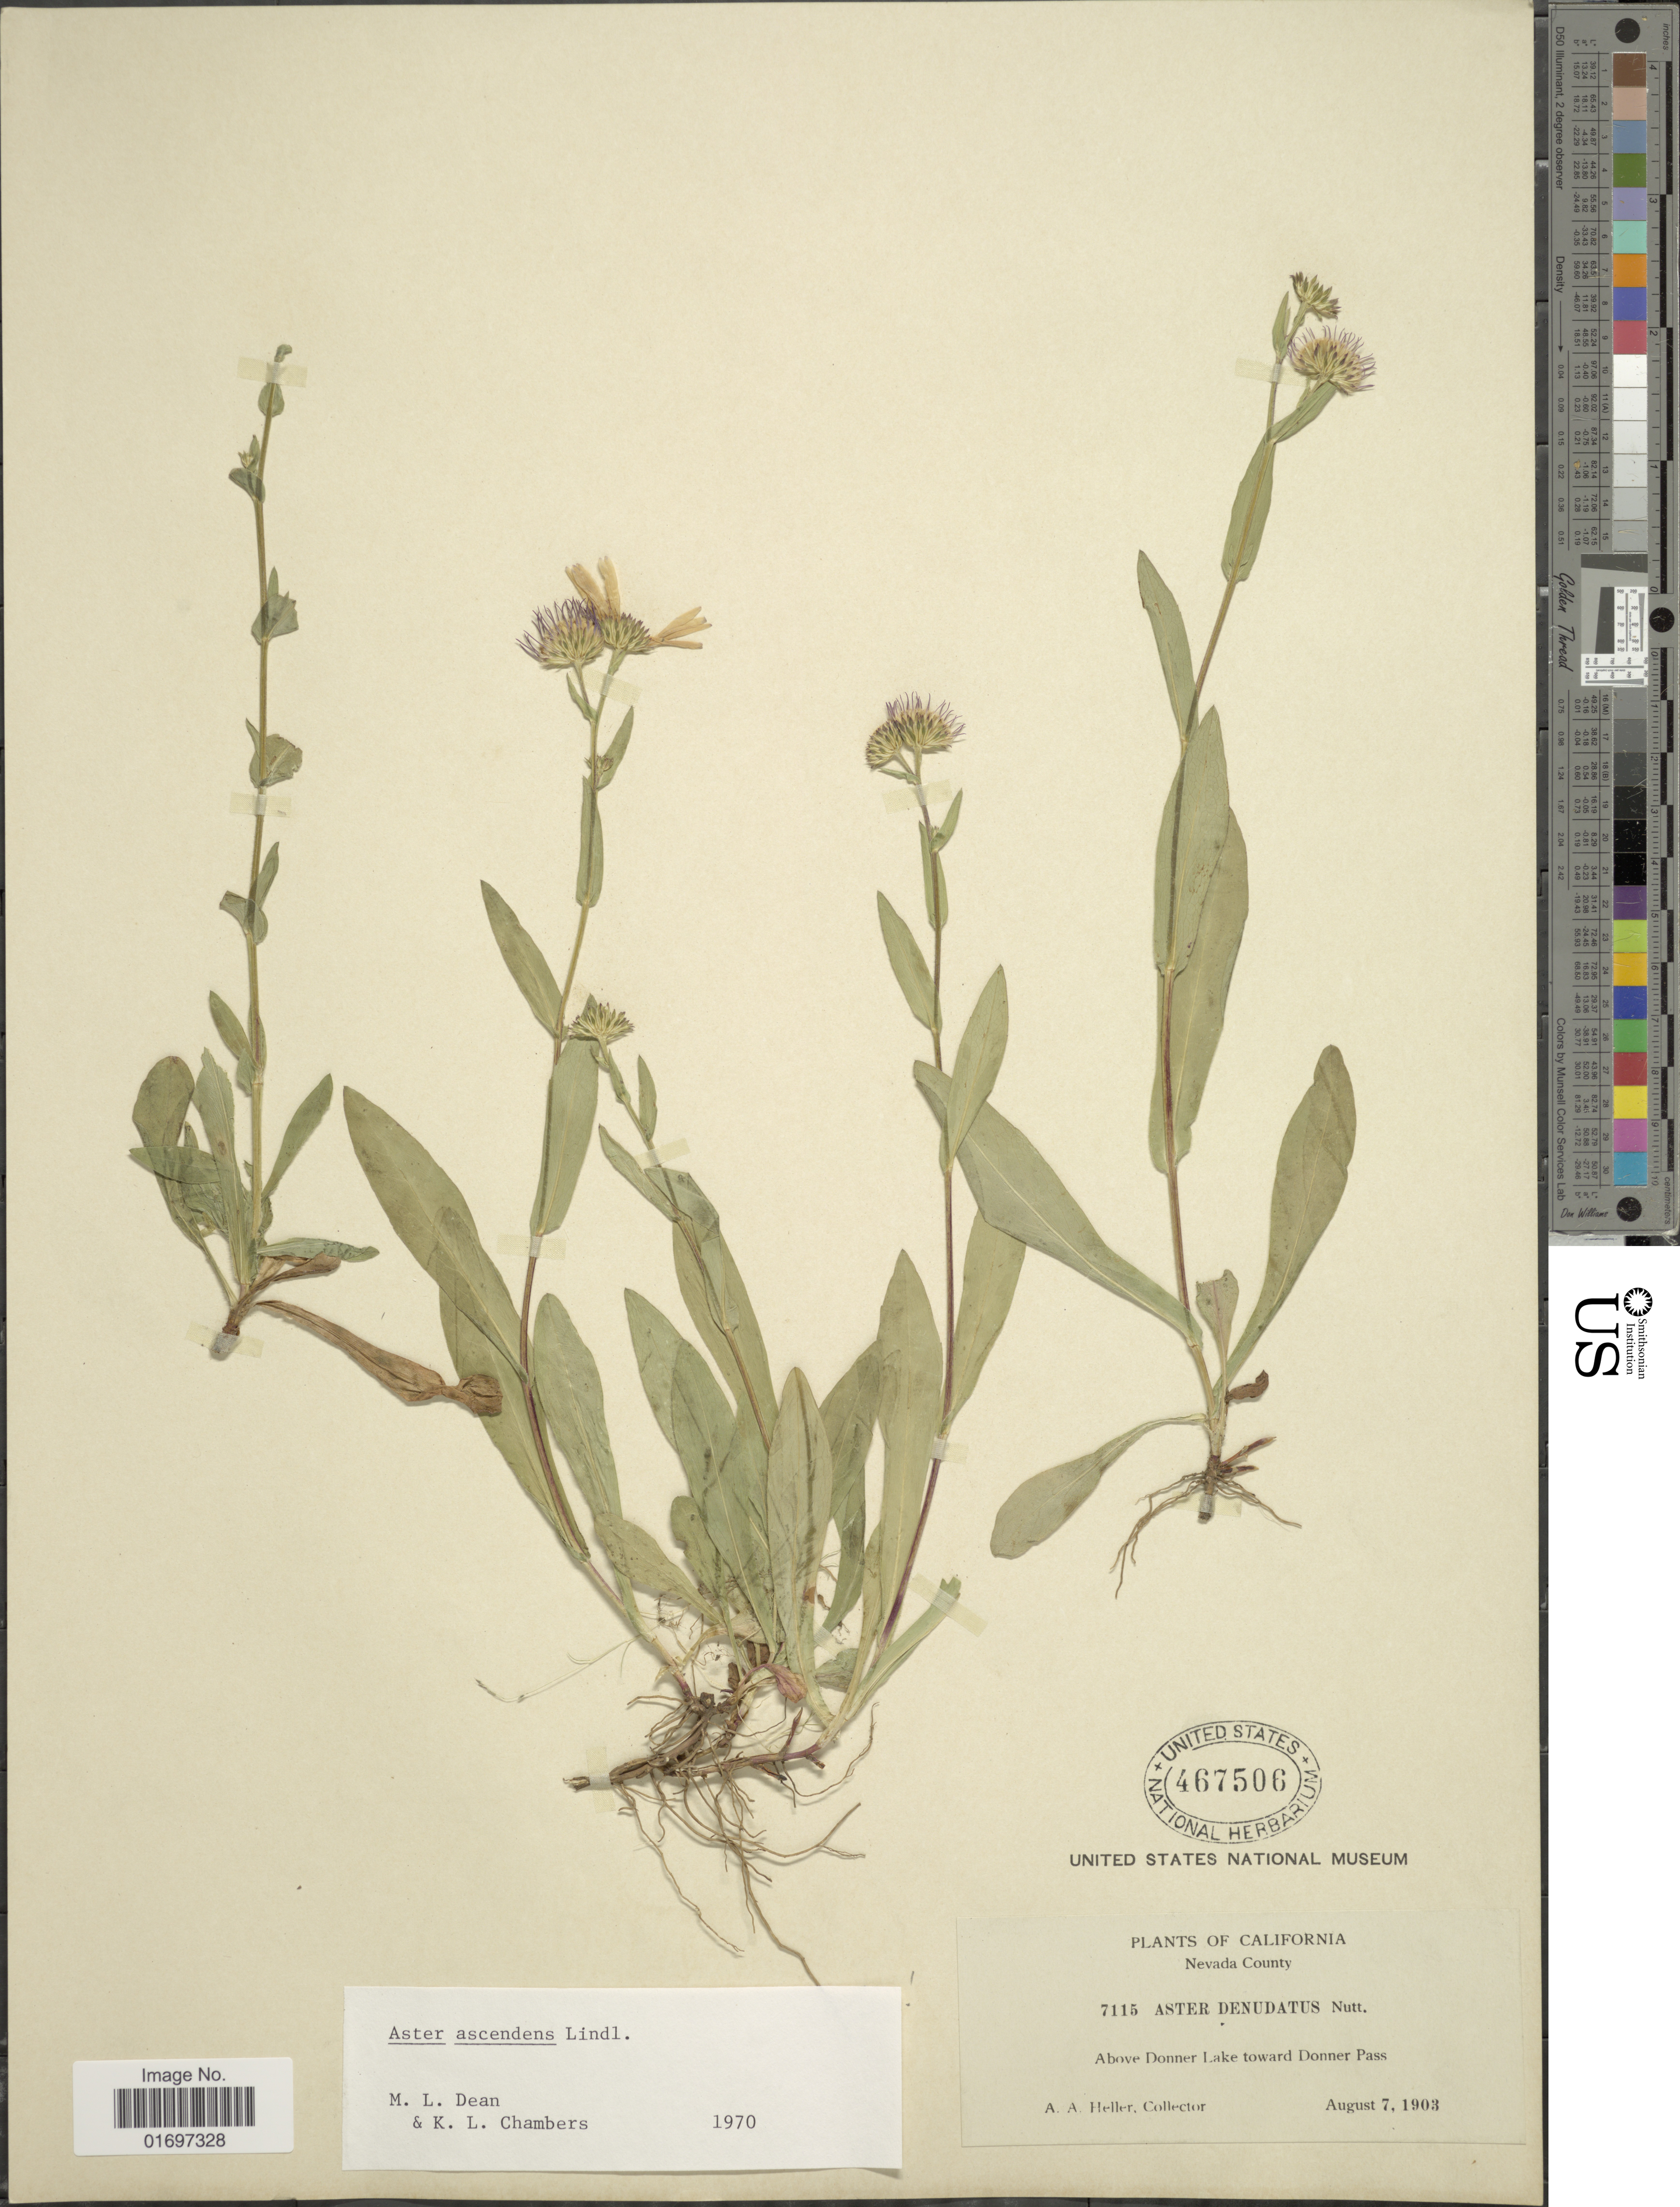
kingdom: Plantae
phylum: Tracheophyta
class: Magnoliopsida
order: Asterales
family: Asteraceae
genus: Symphyotrichum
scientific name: Symphyotrichum ascendens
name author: (Lindl.) G.L. Nesom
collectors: A. A. Heller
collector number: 7115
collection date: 1903-08-07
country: United States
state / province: California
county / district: Nevada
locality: California. Nevada County. Above Donner Lake toward Donner Pass.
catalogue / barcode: US 467506